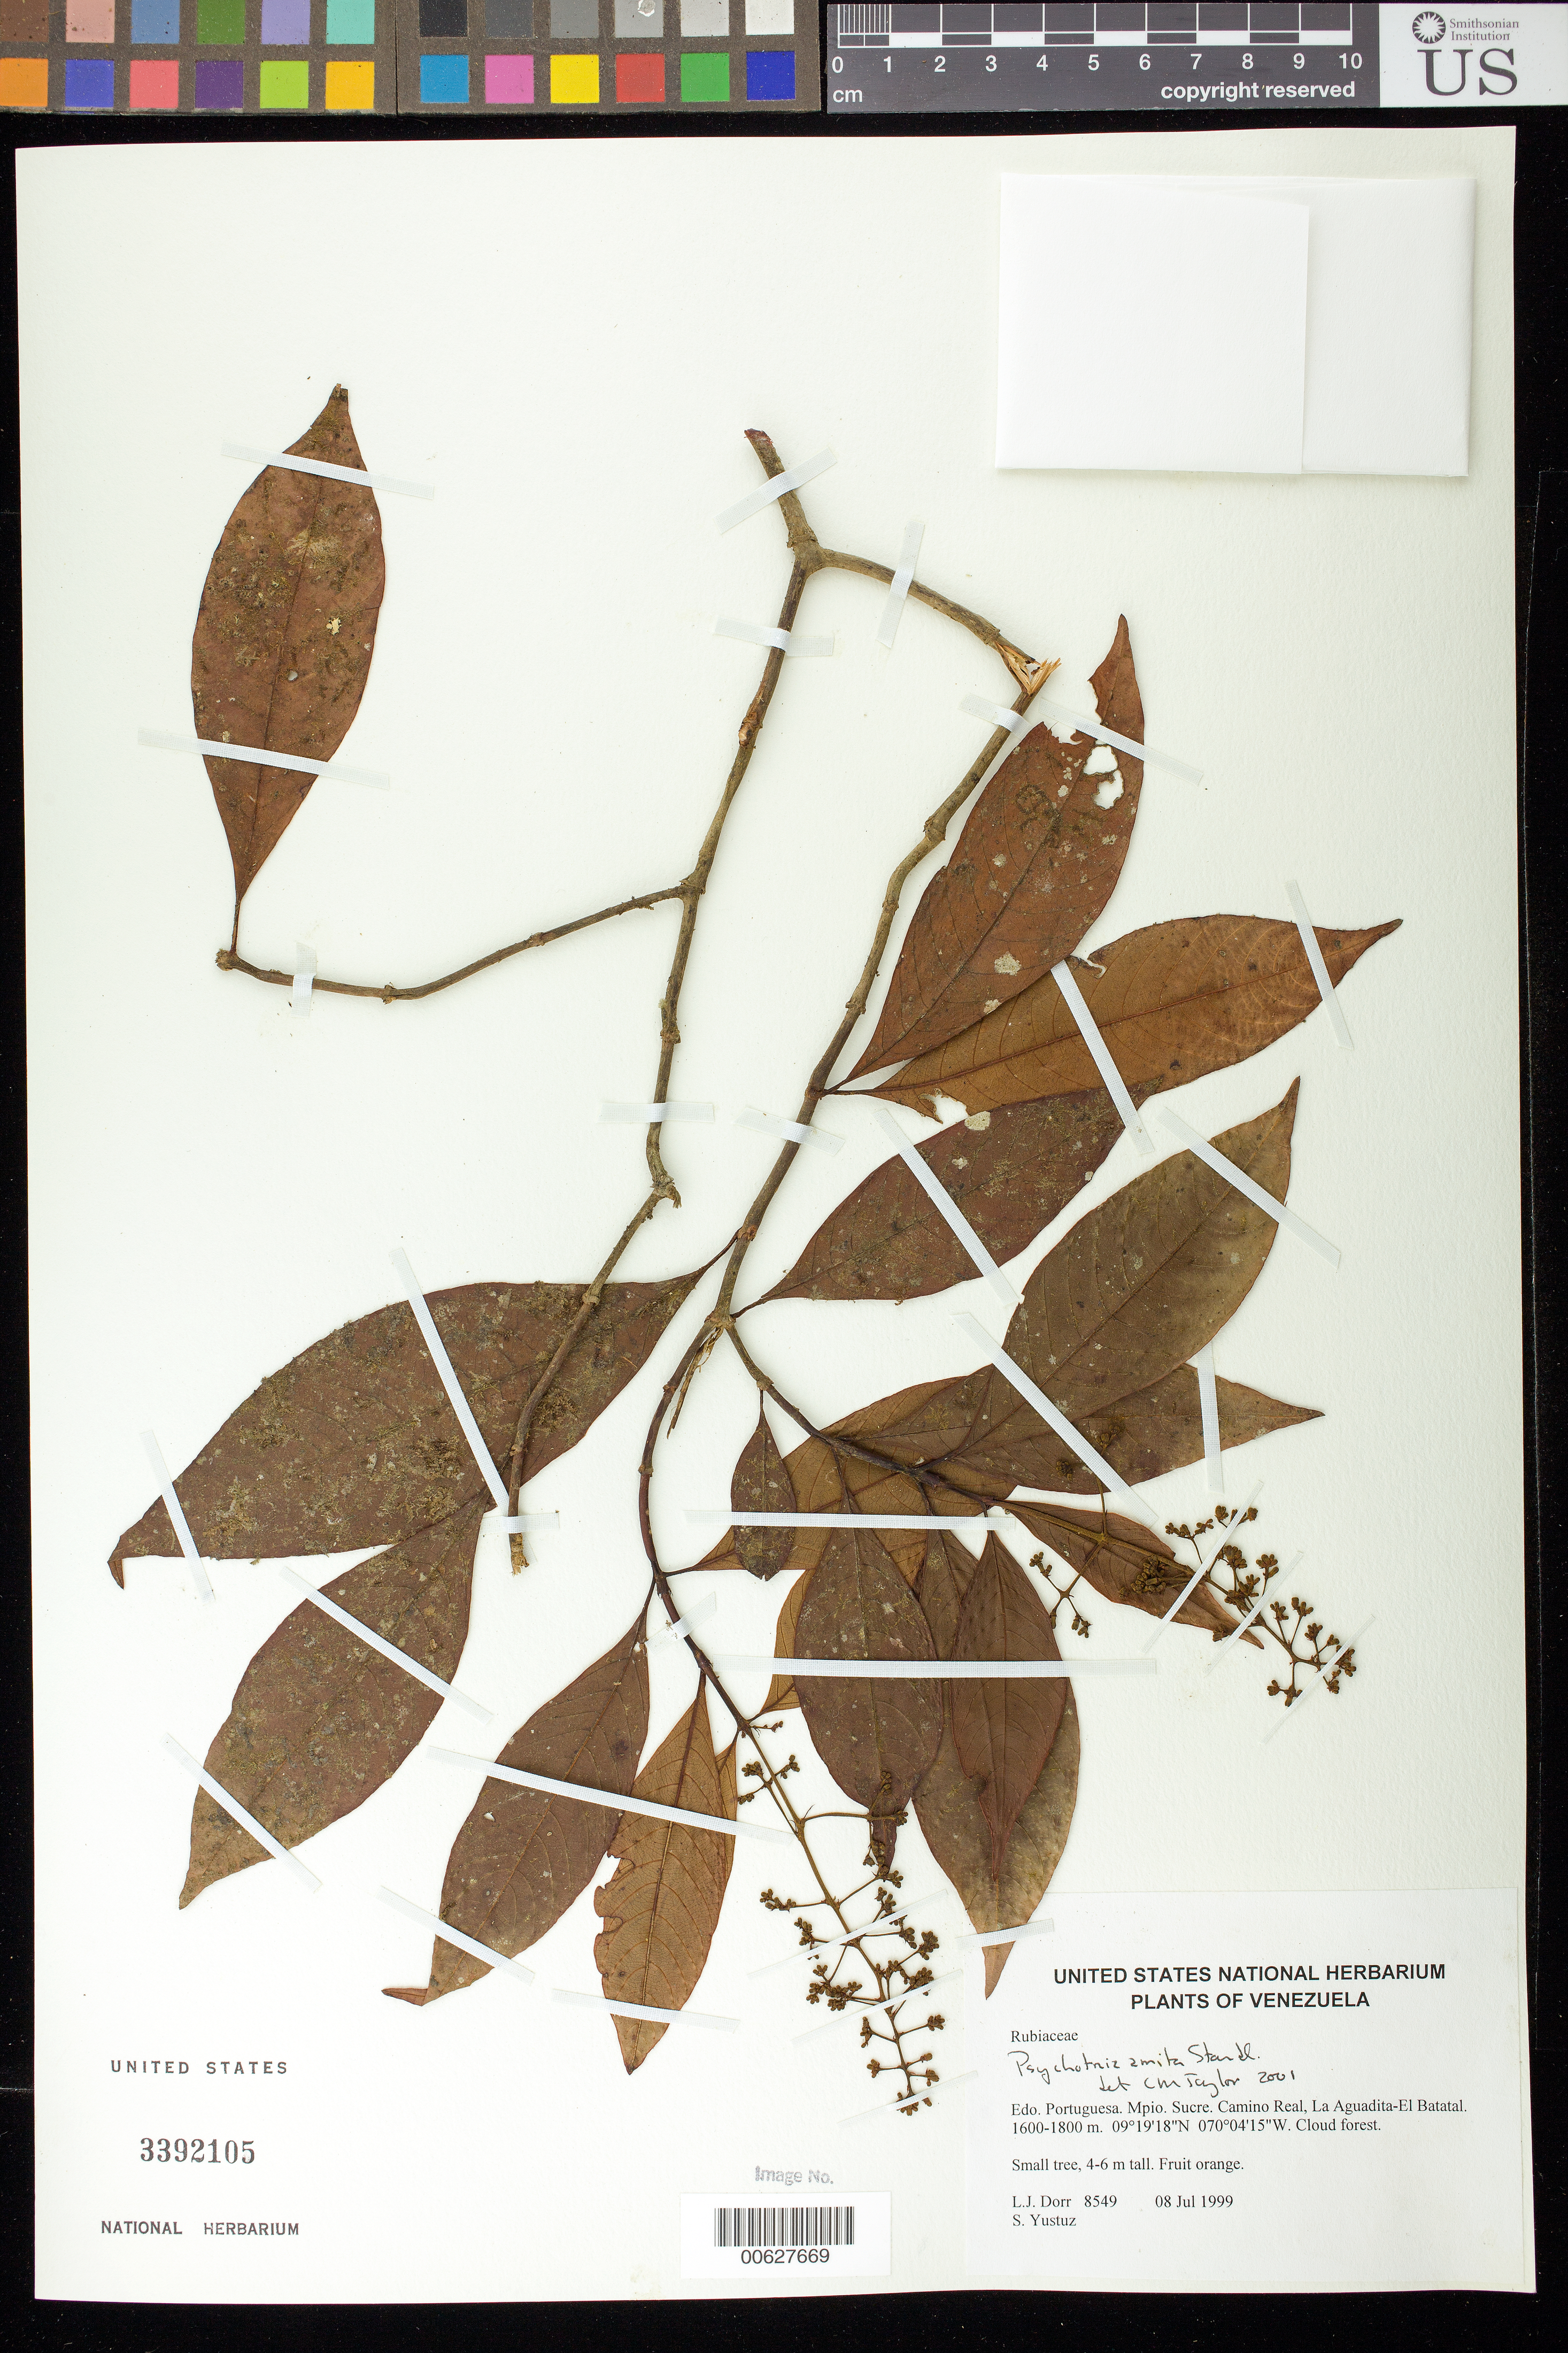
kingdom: Plantae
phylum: Tracheophyta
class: Magnoliopsida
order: Gentianales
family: Rubiaceae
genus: Psychotria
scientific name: Psychotria amita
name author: Standl.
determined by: Taylor, Charlotte M.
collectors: L. J. Dorr & S. Yustiz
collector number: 8549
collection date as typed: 08 Jul 1999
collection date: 1999-07-08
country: Venezuela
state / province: Portuguesa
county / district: Sucre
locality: Camino Real, La Aguadita-El Batatal.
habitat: Cloud forest.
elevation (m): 1600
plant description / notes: MO, PORT, US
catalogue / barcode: US 3392105